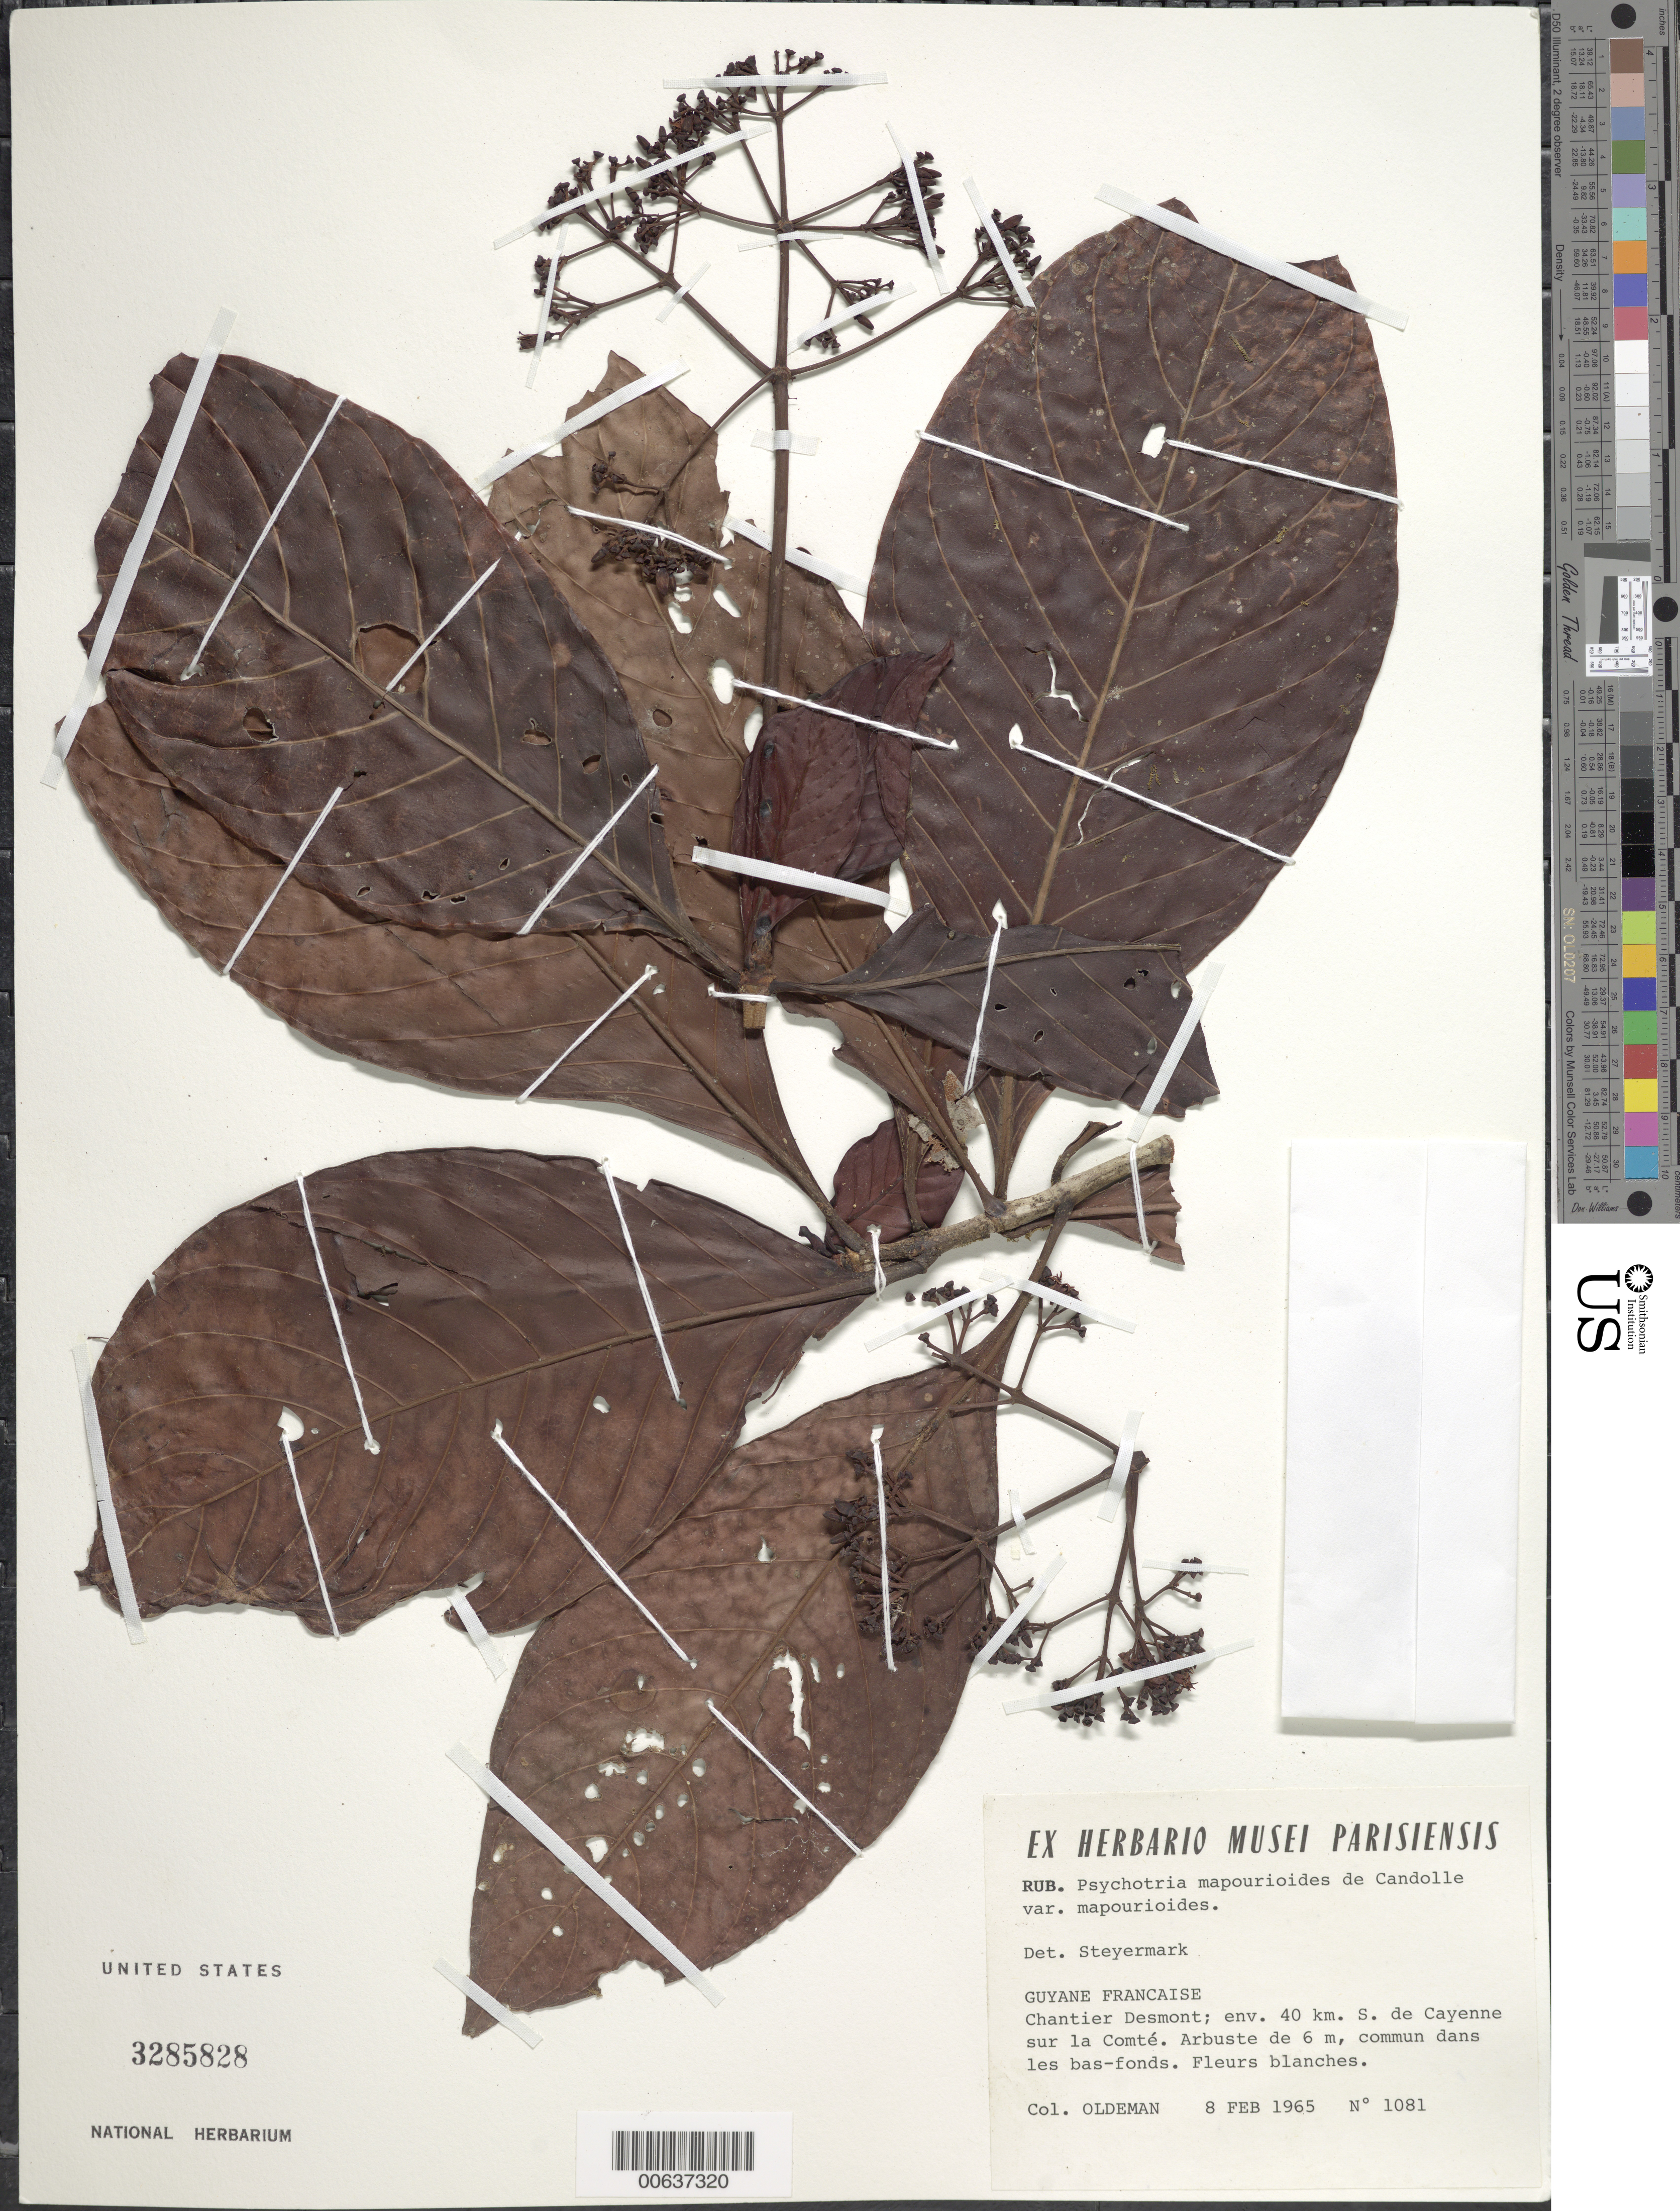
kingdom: Plantae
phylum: Tracheophyta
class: Magnoliopsida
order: Gentianales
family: Rubiaceae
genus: Psychotria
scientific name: Psychotria mapourioides var. mapourioides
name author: DC.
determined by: Steyermark, Julian A., (VEN)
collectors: R. Oldeman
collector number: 1081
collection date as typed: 8-Feb-65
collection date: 1965-02-08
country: French Guiana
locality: Chantier Desmont; env. 40 km S de Cayenne sur la Comté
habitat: Dans les bas-fonds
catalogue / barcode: US 3285828